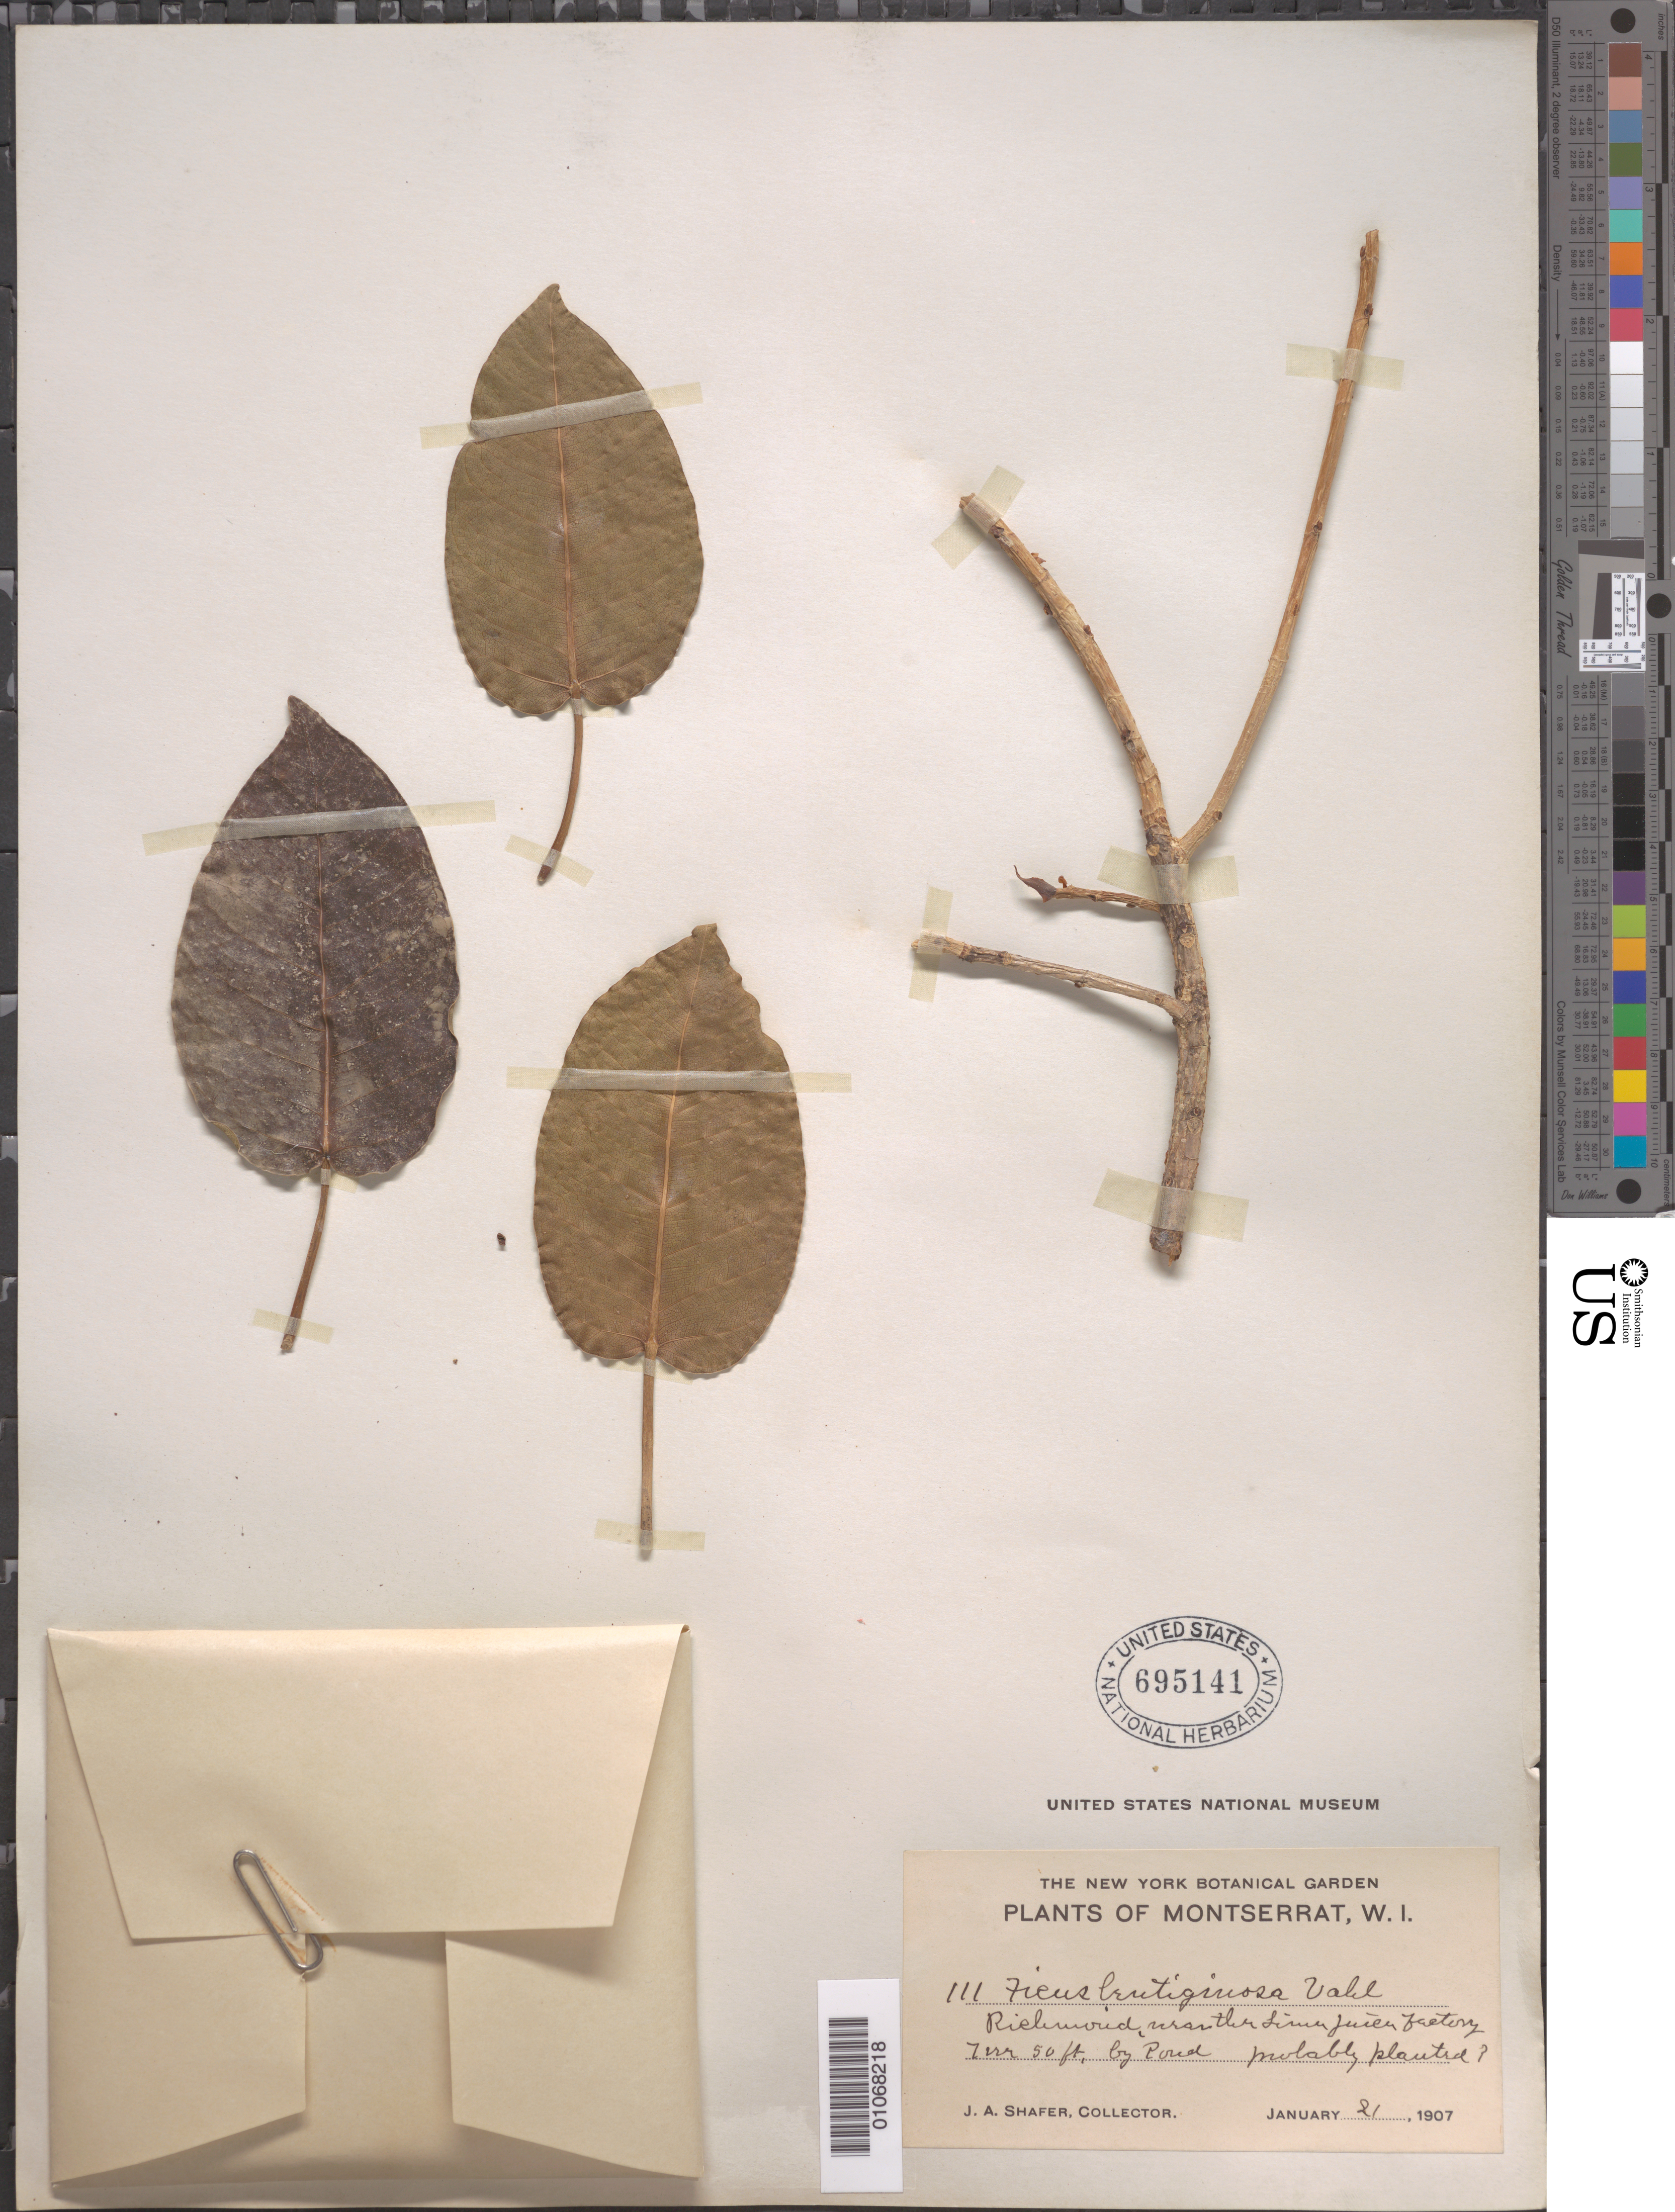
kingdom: Plantae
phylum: Tracheophyta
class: Magnoliopsida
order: Rosales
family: Moraceae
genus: Ficus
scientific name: Ficus citrifolia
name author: Mill.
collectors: J. A. Shafer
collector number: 111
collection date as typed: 21 Jan 1907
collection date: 1907-01-21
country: Montserrat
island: Montserrat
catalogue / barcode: US 695141